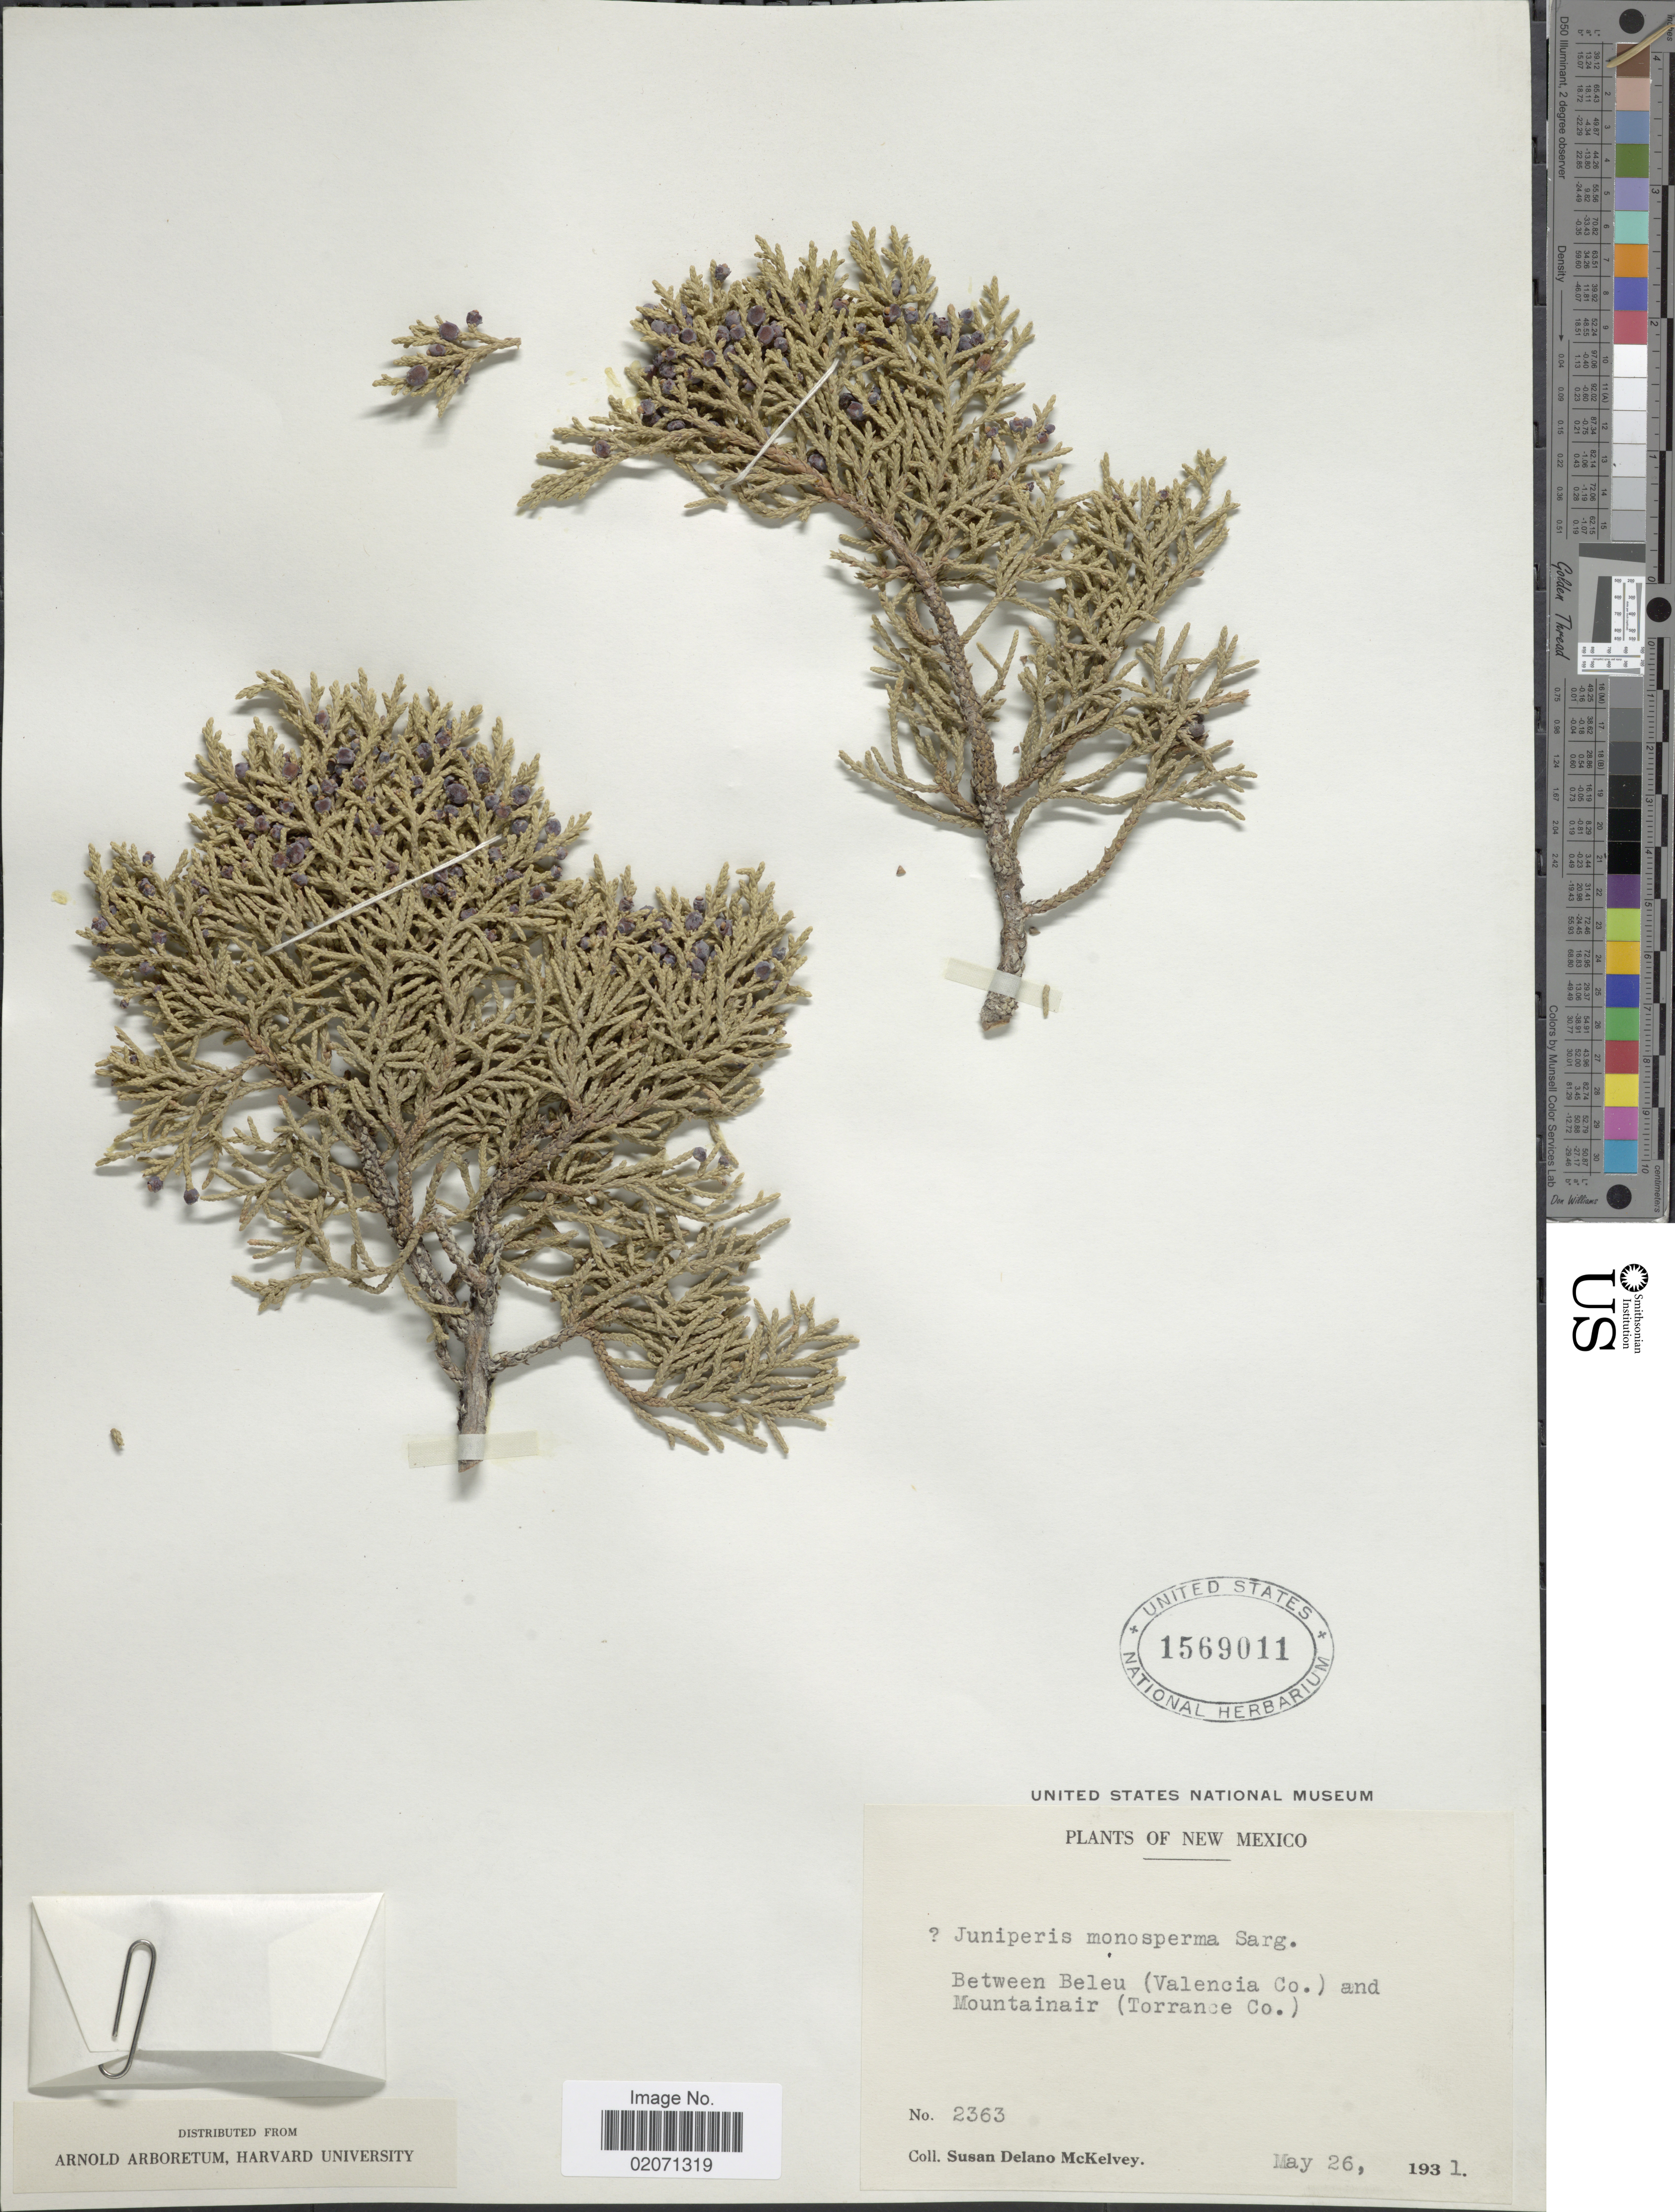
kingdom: Plantae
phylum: Tracheophyta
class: Pinopsida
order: Pinales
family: Cupressaceae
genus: Juniperus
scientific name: Juniperus monosperma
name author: (Engelm.) Sarg.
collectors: S. A. McKelvey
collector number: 2363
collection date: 1931-05-26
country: United States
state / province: New Mexico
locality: Between Beleu (Valencia Co.) and Mountainair (Torrance Co,)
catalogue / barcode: US 1569011